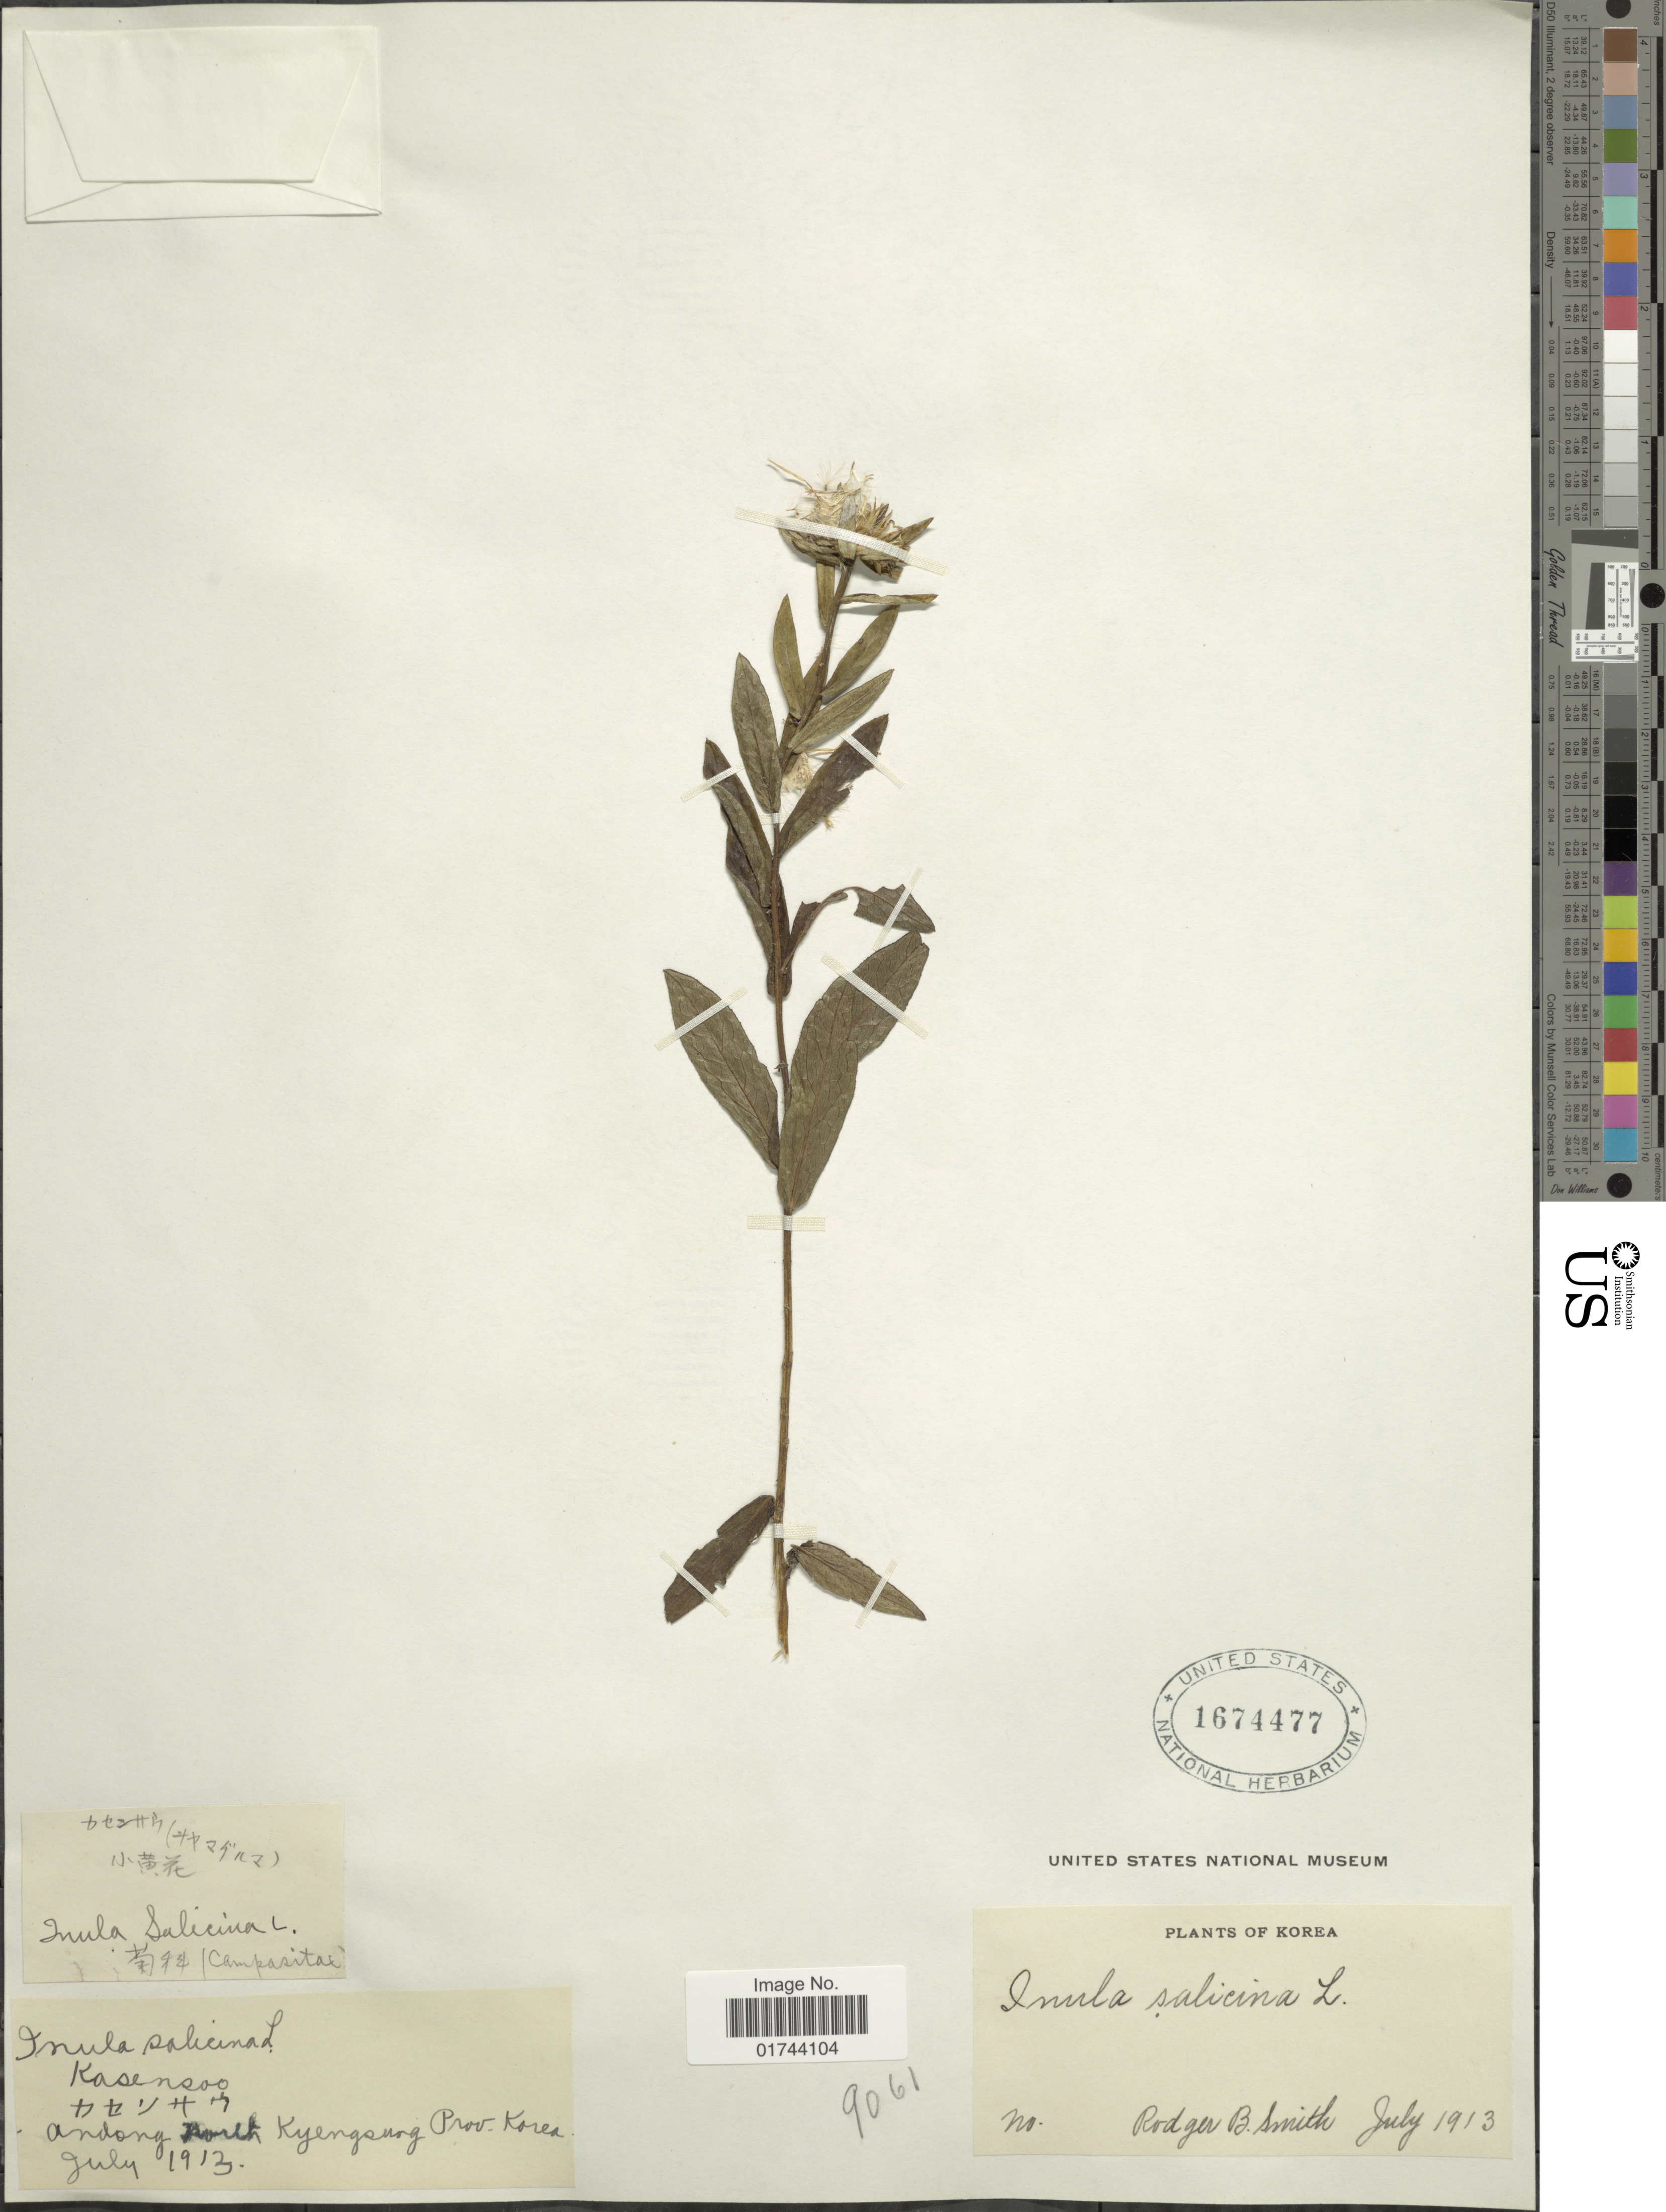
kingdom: Plantae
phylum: Tracheophyta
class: Magnoliopsida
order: Asterales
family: Asteraceae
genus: Inula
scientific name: Inula salicina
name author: L.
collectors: R. B. Smith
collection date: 1913-07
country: South Korea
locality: Andong Kyengsnog, Prov. Korea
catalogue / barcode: US 1674477